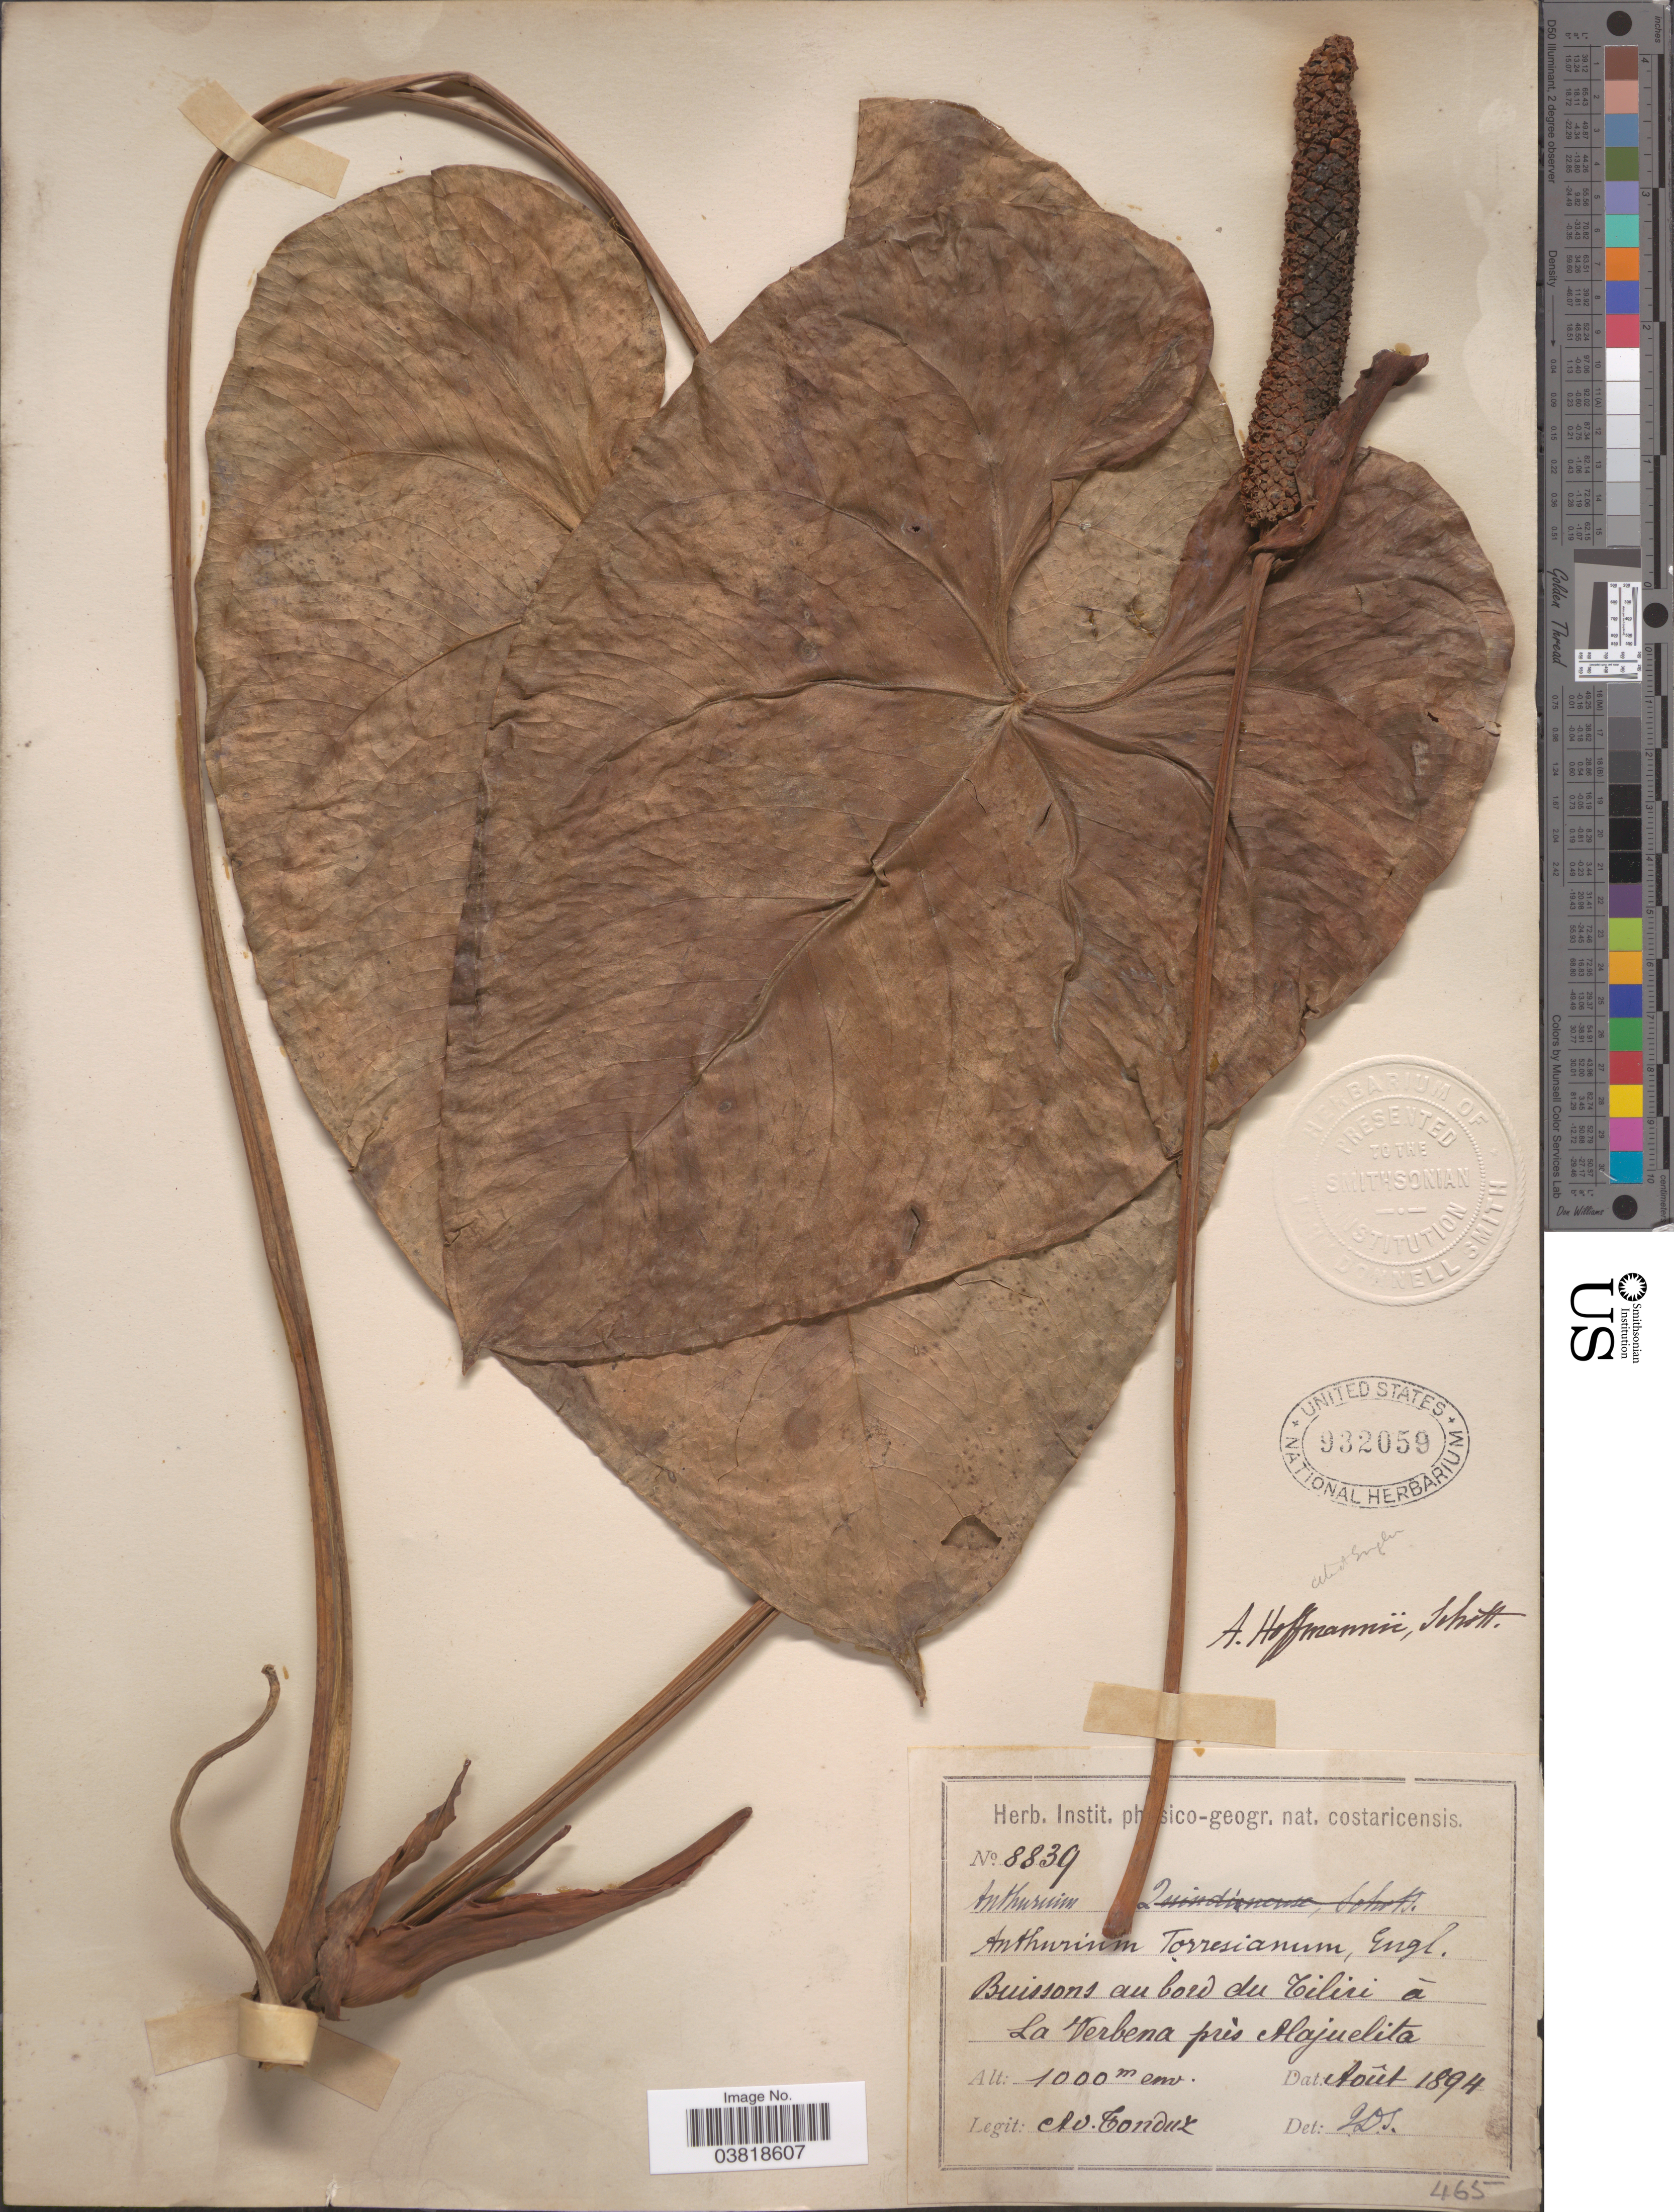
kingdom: Plantae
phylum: Tracheophyta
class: Liliopsida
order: Alismatales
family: Araceae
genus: Anthurium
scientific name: Anthurium hoffmanni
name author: Schott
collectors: A. Tonduz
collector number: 8839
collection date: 1894-08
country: Costa Rica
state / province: Alajuela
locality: Buissons au bord du Tiliri á La Verbena près Alajuelita.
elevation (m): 1000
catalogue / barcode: US 932059